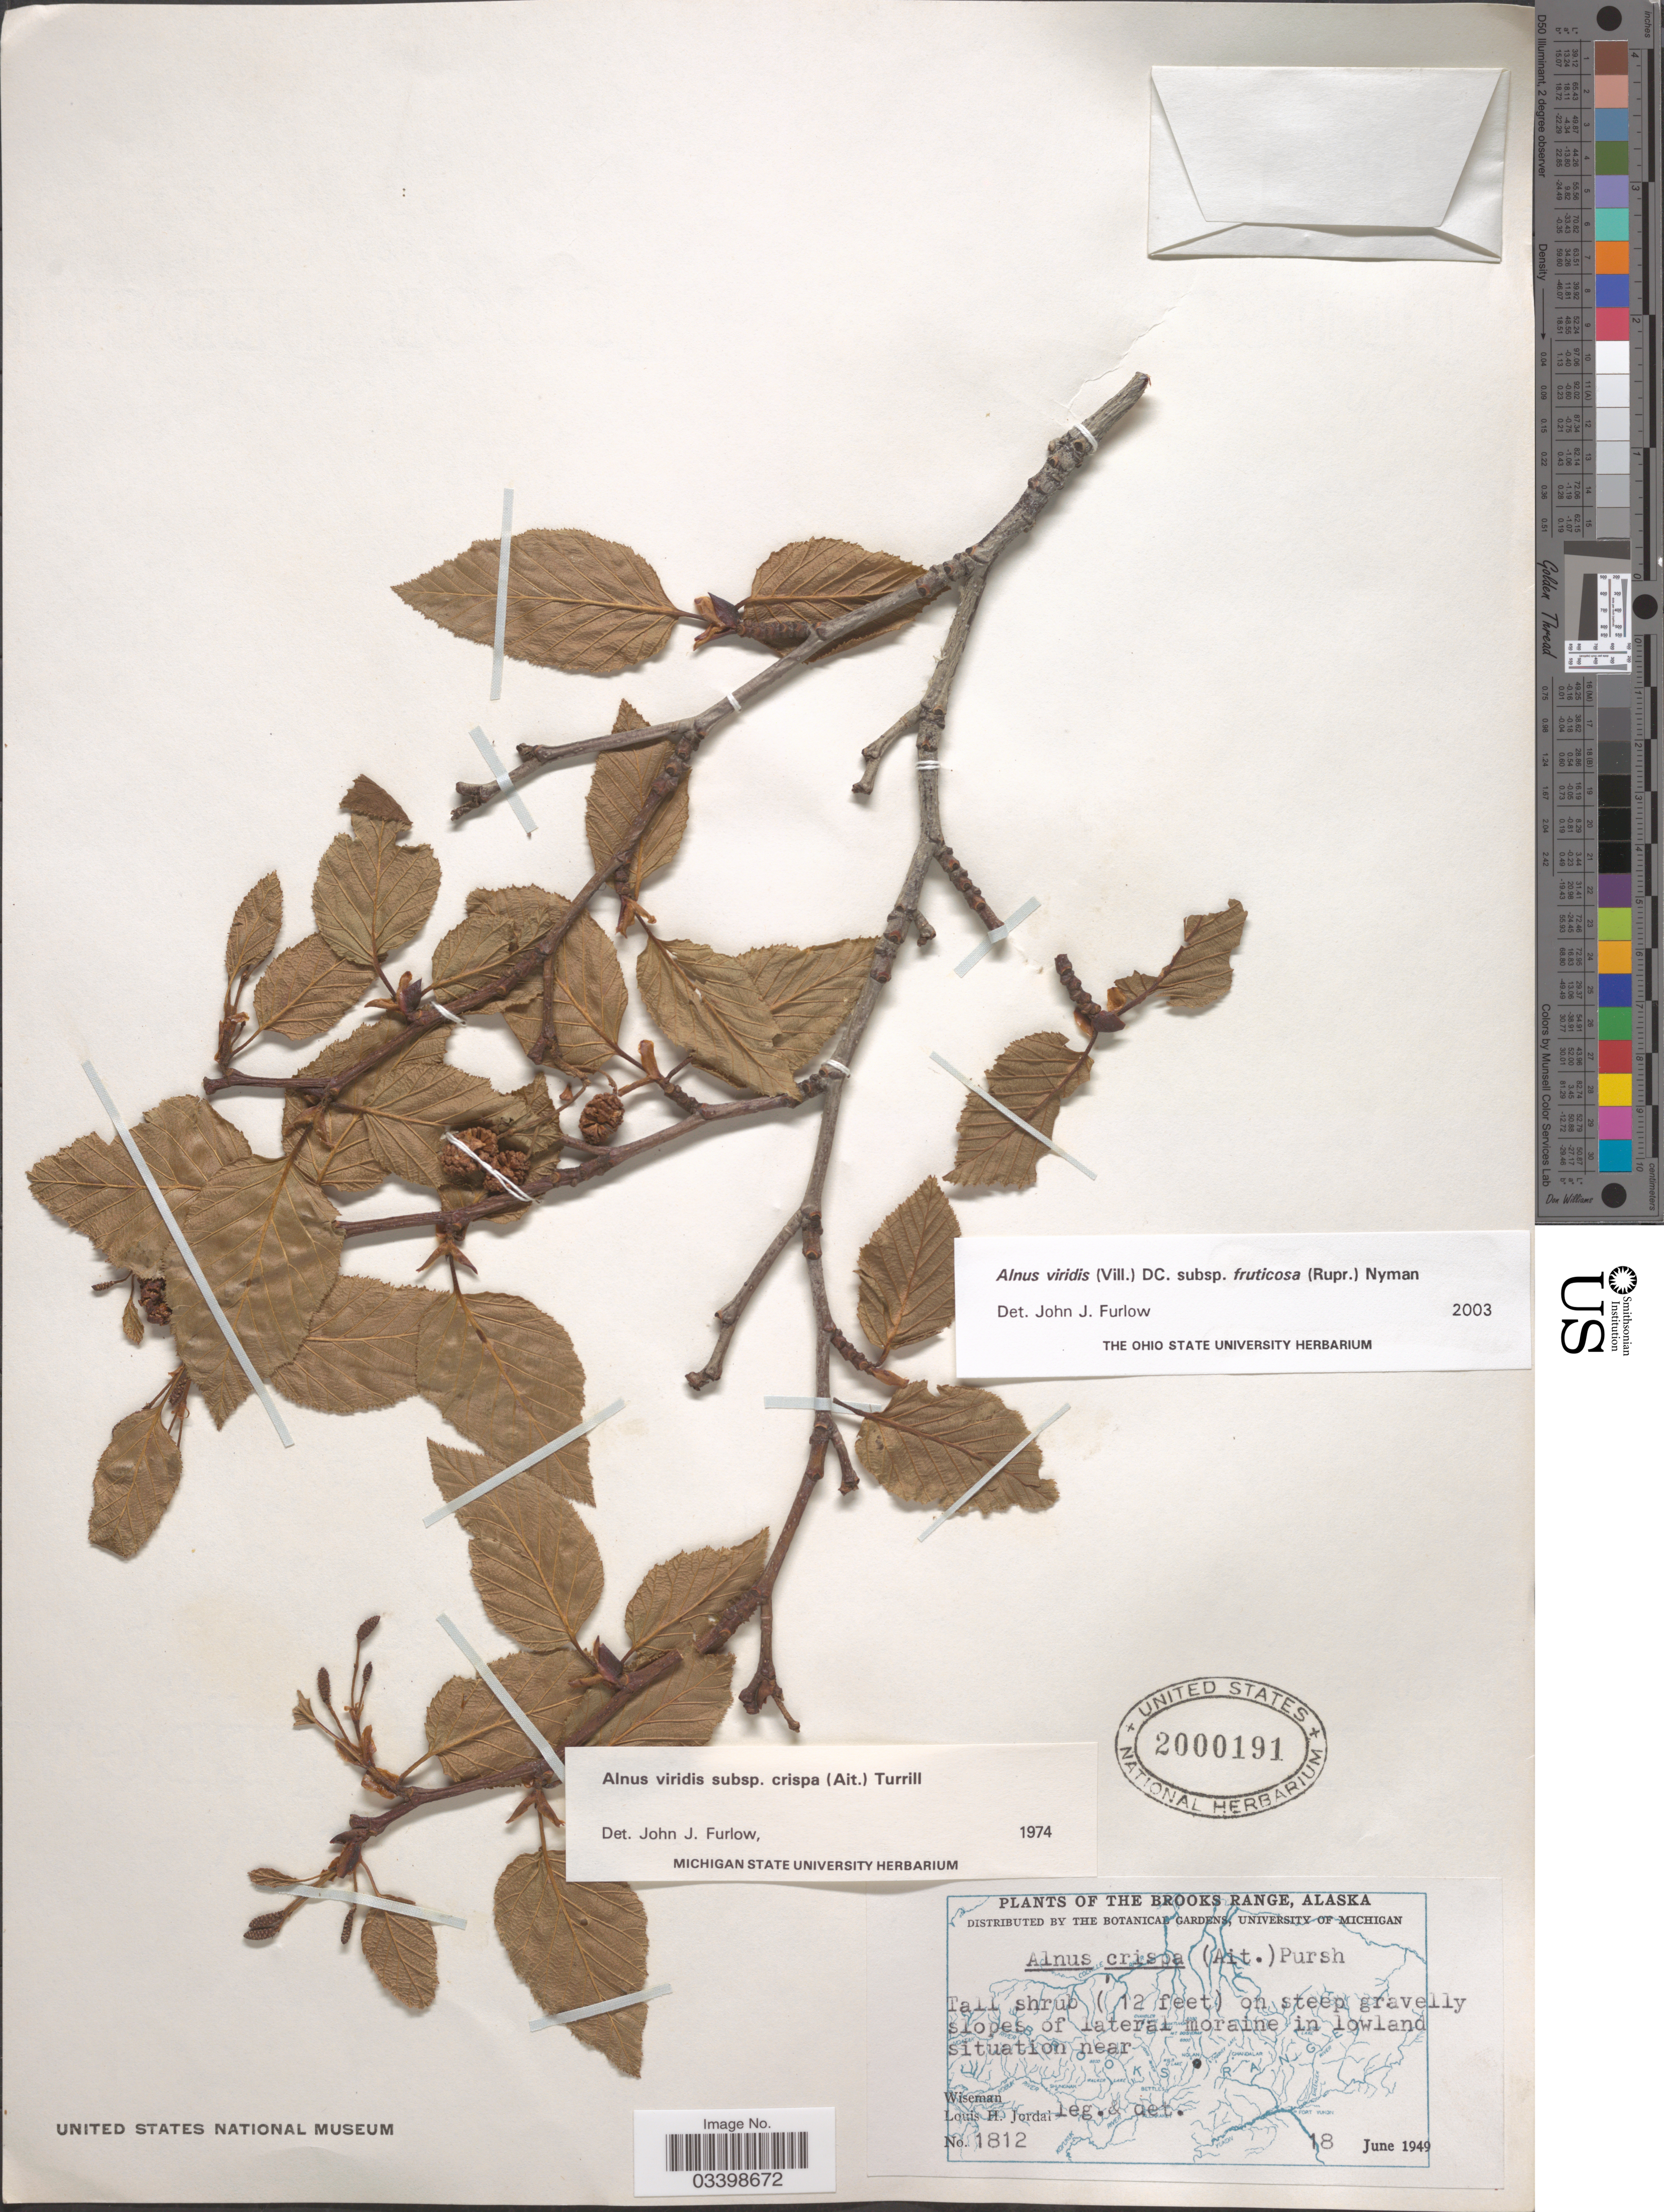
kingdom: Plantae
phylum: Tracheophyta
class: Magnoliopsida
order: Fagales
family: Betulaceae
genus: Alnus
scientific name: Alnus viridis subsp. fruticosa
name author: (Rupr.) Nyman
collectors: L. Jordal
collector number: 1812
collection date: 1949-06-18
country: United States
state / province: Alaska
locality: The Brooks Range, slopes of lateral moraine in lowland situation near Wiseman.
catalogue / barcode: US 2000191